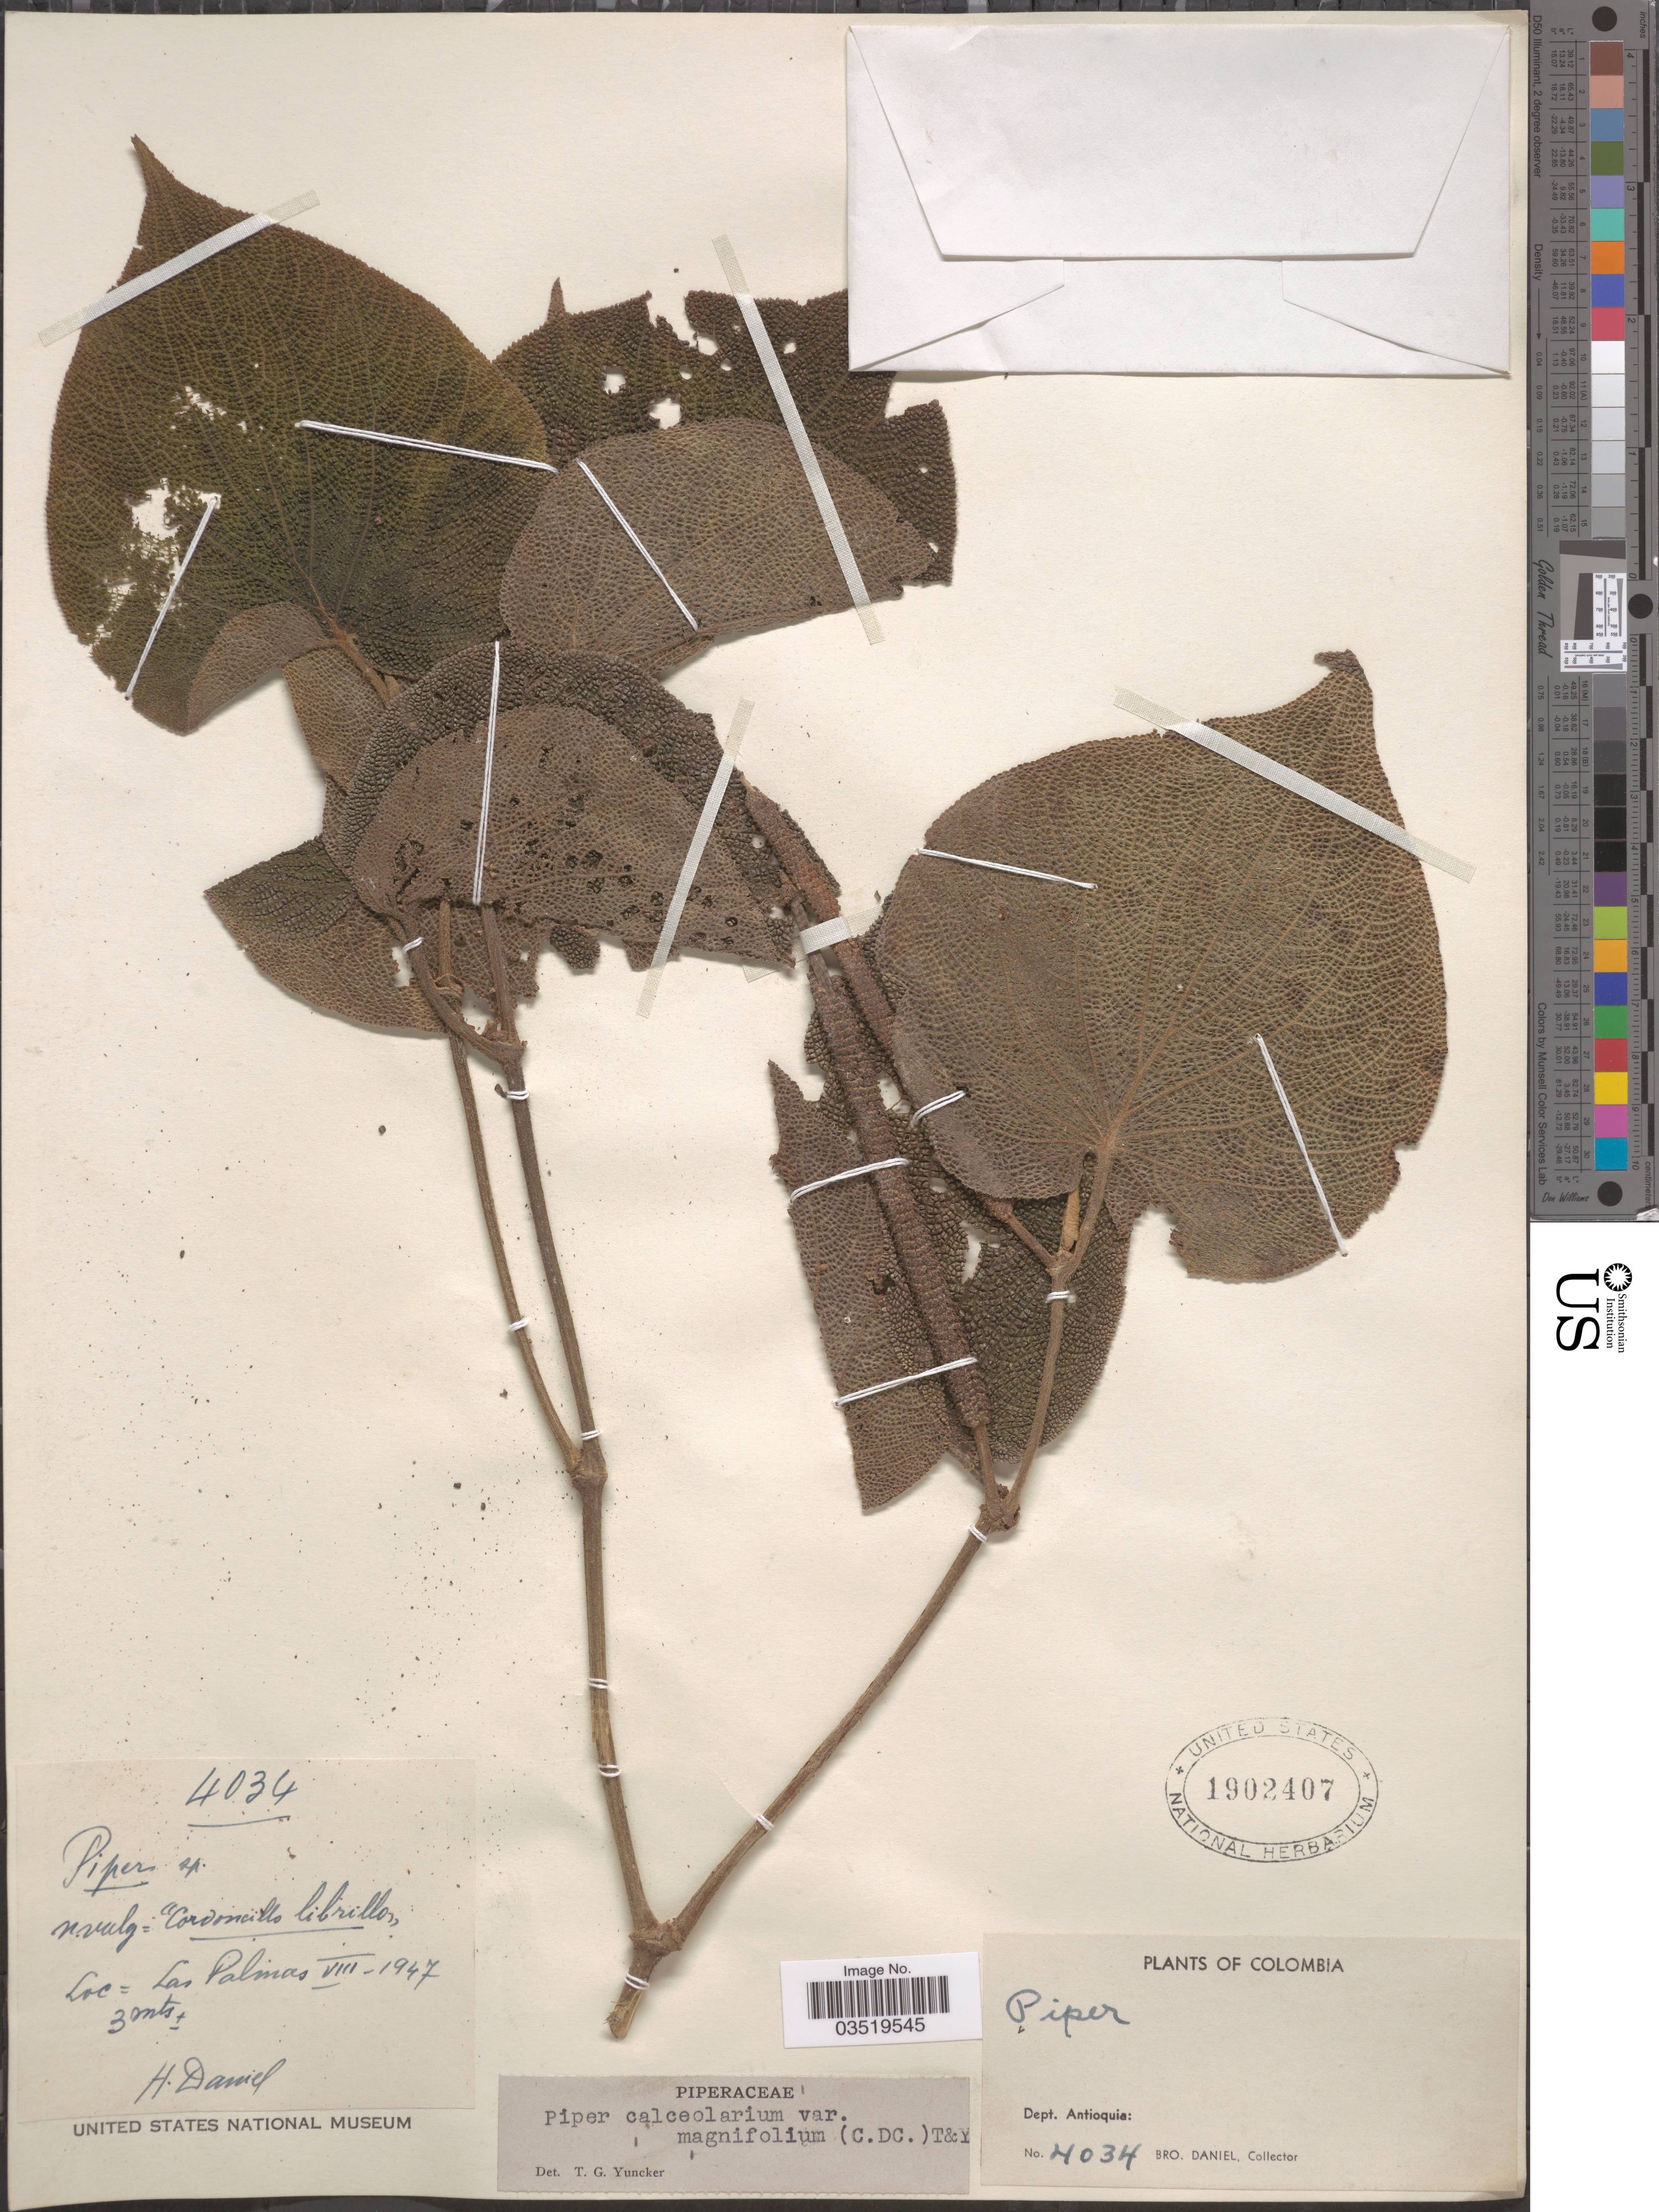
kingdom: Plantae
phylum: Tracheophyta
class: Magnoliopsida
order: Piperales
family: Piperaceae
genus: Piper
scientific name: Piper calceolarium var. magnifolium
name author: (C. DC.) Trel. & Yunck.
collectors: Bro. Daniel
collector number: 4034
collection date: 1947-08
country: Colombia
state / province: Antioquia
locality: Dept. Antioquia. Las Palmas.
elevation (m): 3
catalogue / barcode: US 1902407